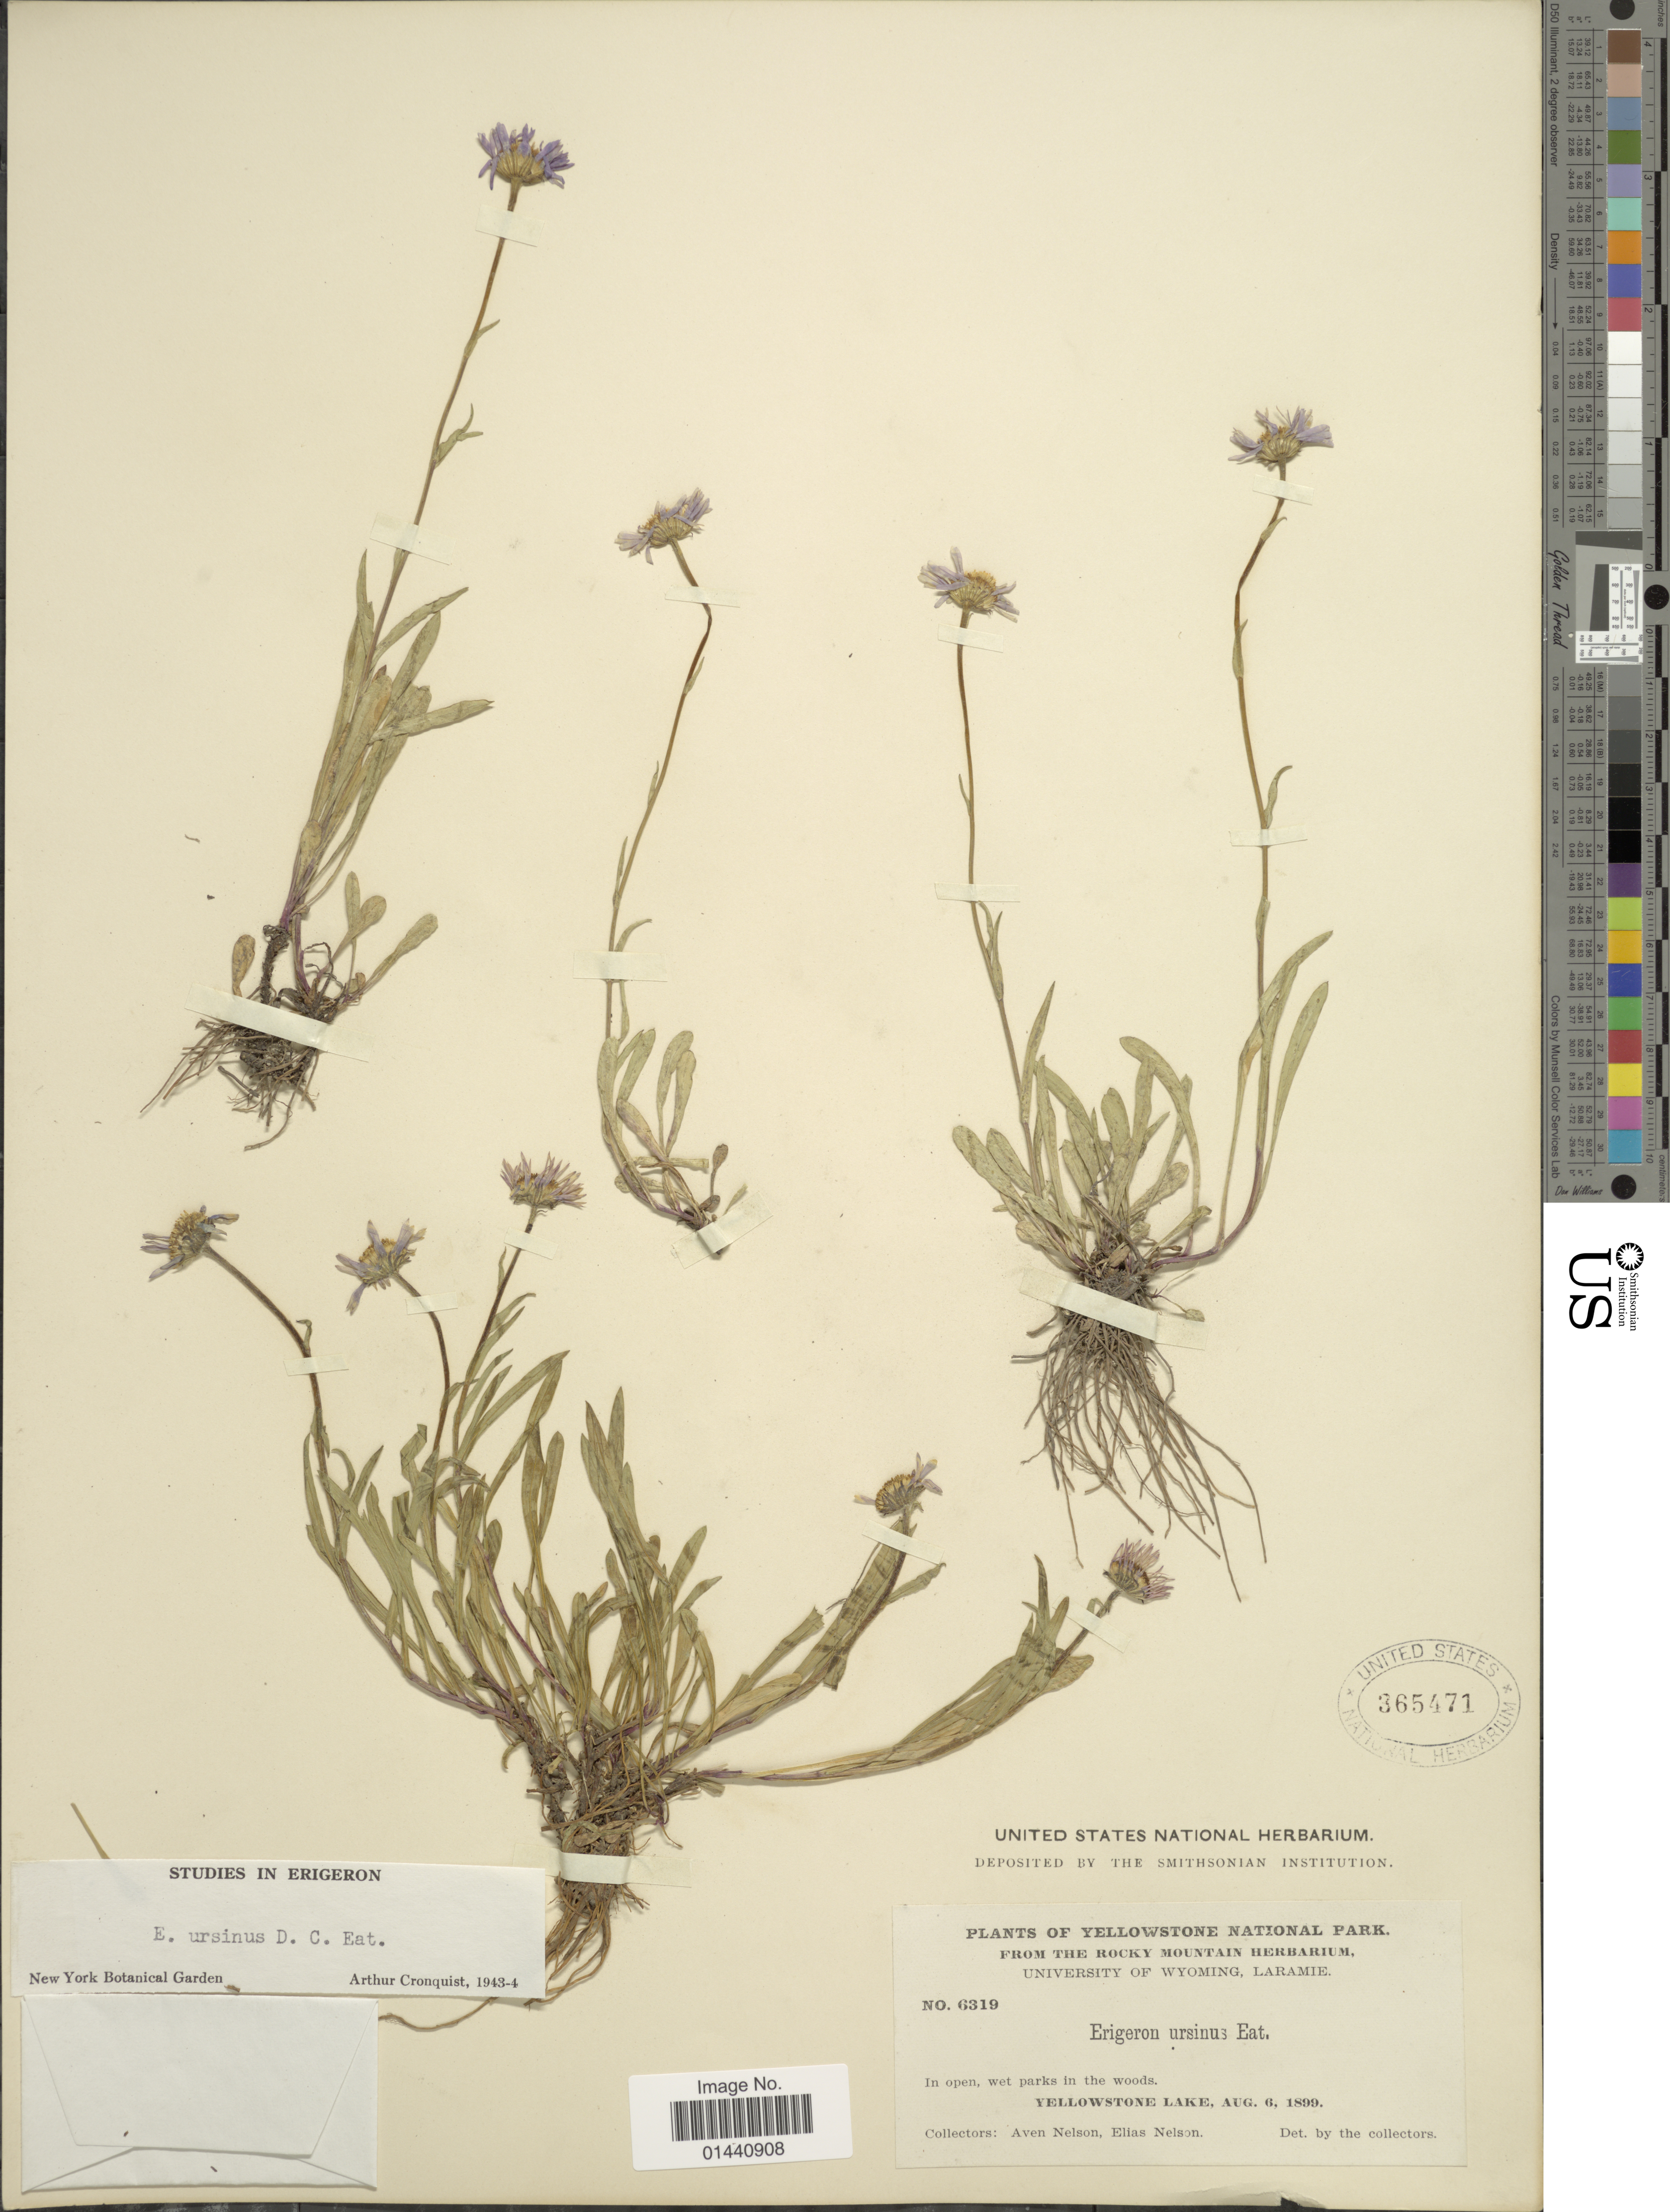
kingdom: Plantae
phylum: Tracheophyta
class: Magnoliopsida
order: Asterales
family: Asteraceae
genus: Erigeron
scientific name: Erigeron ursinus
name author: D.C. Eaton in C. King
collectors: A. Nelson & E. Nelson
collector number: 6319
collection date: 1899-08-06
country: United States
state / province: Wyoming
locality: Yellowstone National Park. Yellowstone Lake.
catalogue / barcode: US 365471